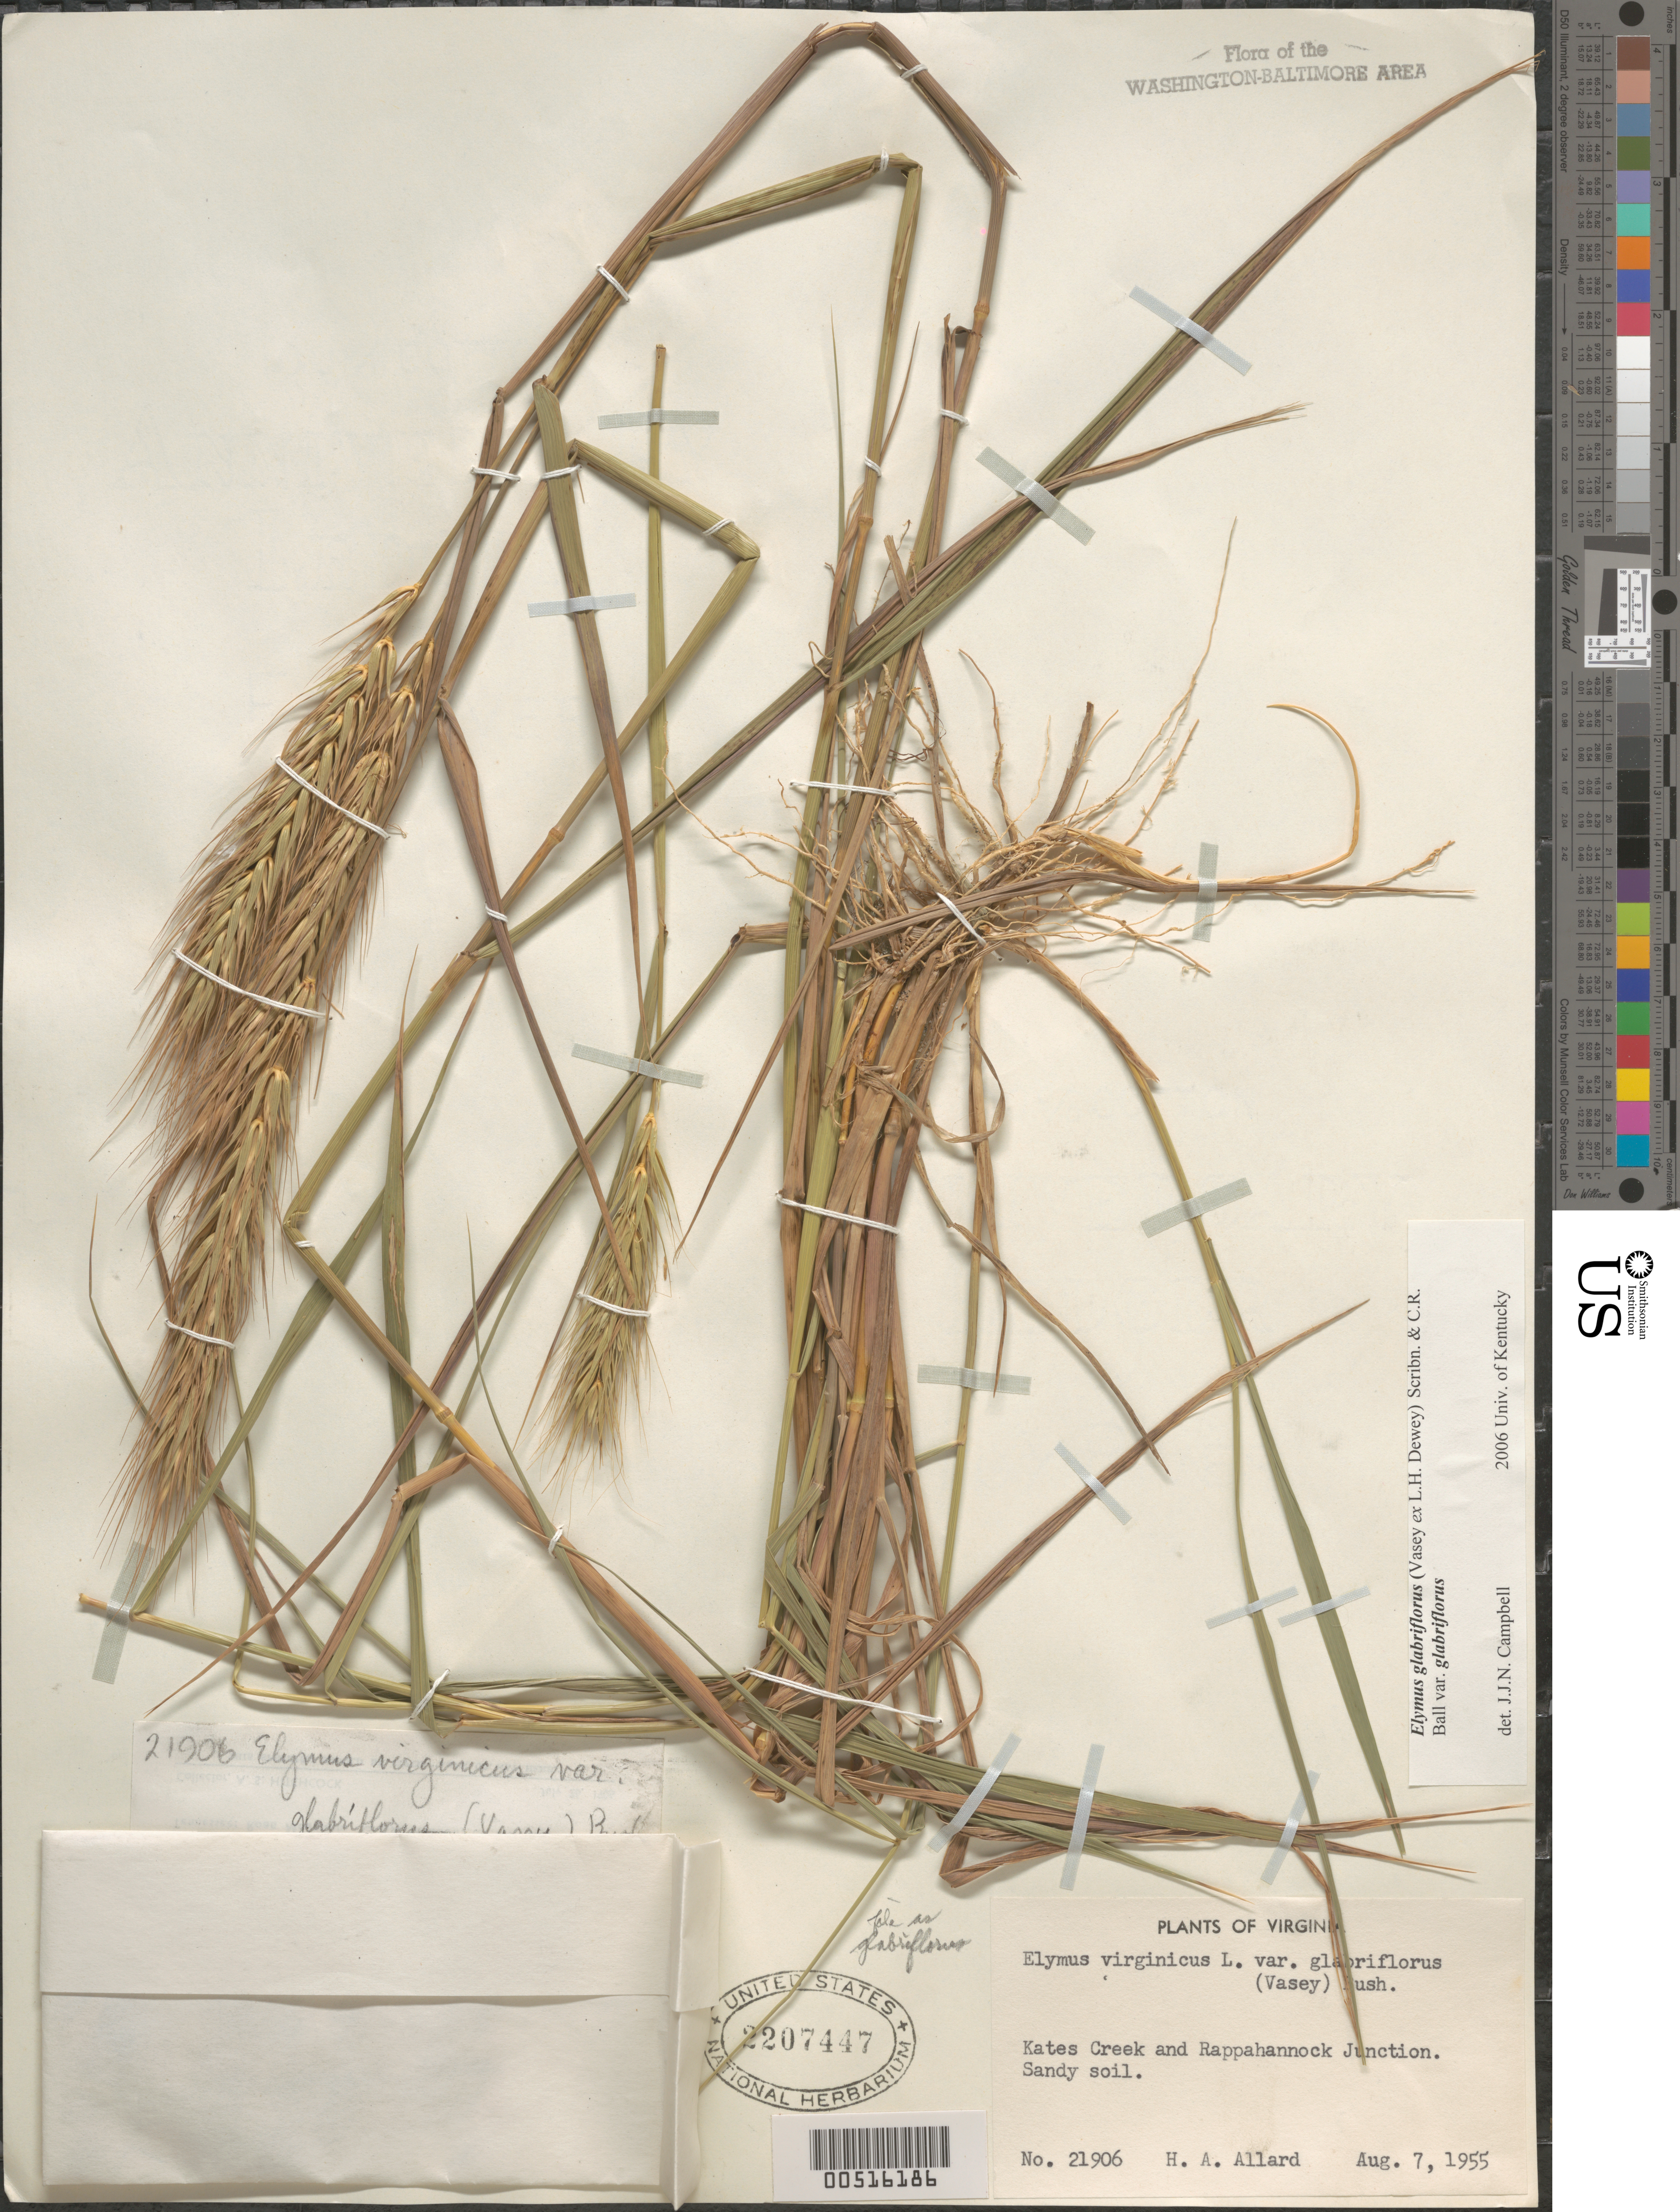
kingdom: Plantae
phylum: Tracheophyta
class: Liliopsida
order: Poales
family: Poaceae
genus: Elymus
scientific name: Elymus glabriflorus var. glabriflorus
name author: (Vasey ex L.H. Dewey) Scribn. & C.R. Ball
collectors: H. A. Allard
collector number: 21906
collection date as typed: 07 Aug 1955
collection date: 1955-08-07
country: United States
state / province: Virginia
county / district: Lancaster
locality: Kates Creek and Rappahannock Junction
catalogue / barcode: US 2207447